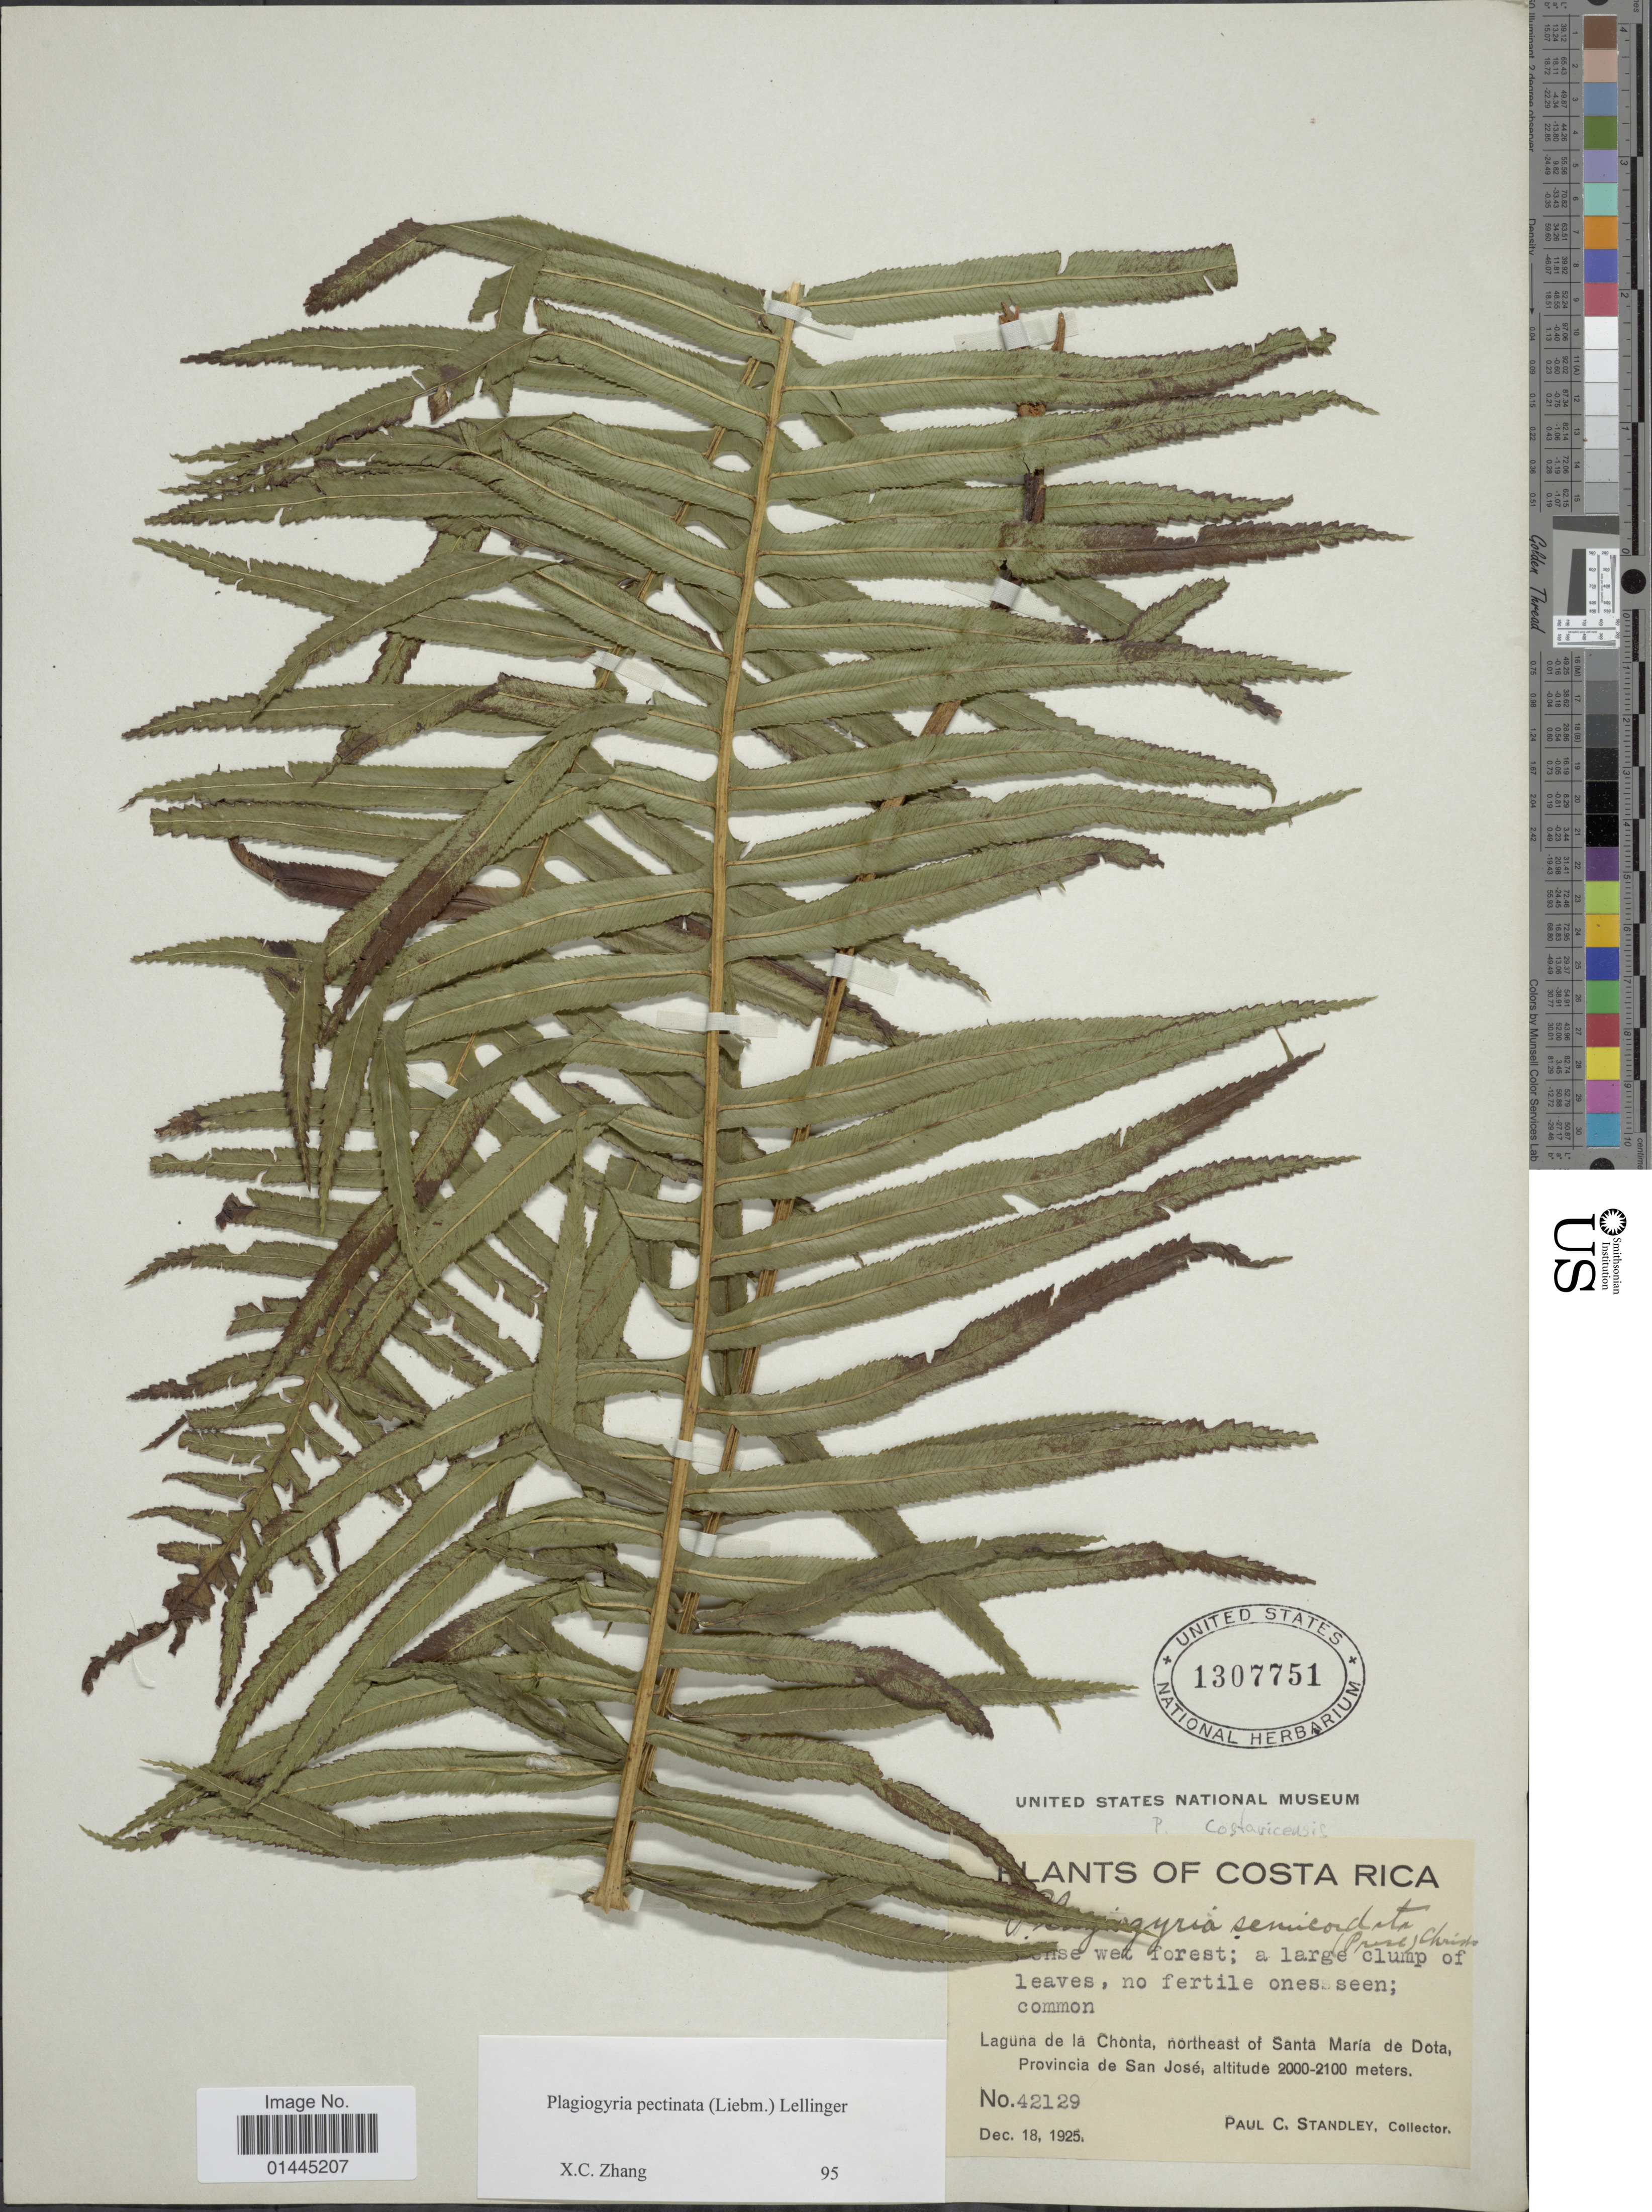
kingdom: Plantae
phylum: Tracheophyta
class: Polypodiopsida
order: Cyatheales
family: Plagiogyriaceae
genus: Plagiogyria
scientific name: Plagiogyria costaricensis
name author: Mett. ex Kuhn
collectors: P. C. Standley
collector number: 42129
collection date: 1925-12-18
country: Costa Rica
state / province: San José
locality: Laguna de la Chonta, northeast of Santa Maria de Dota.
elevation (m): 2000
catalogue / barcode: US 1307751